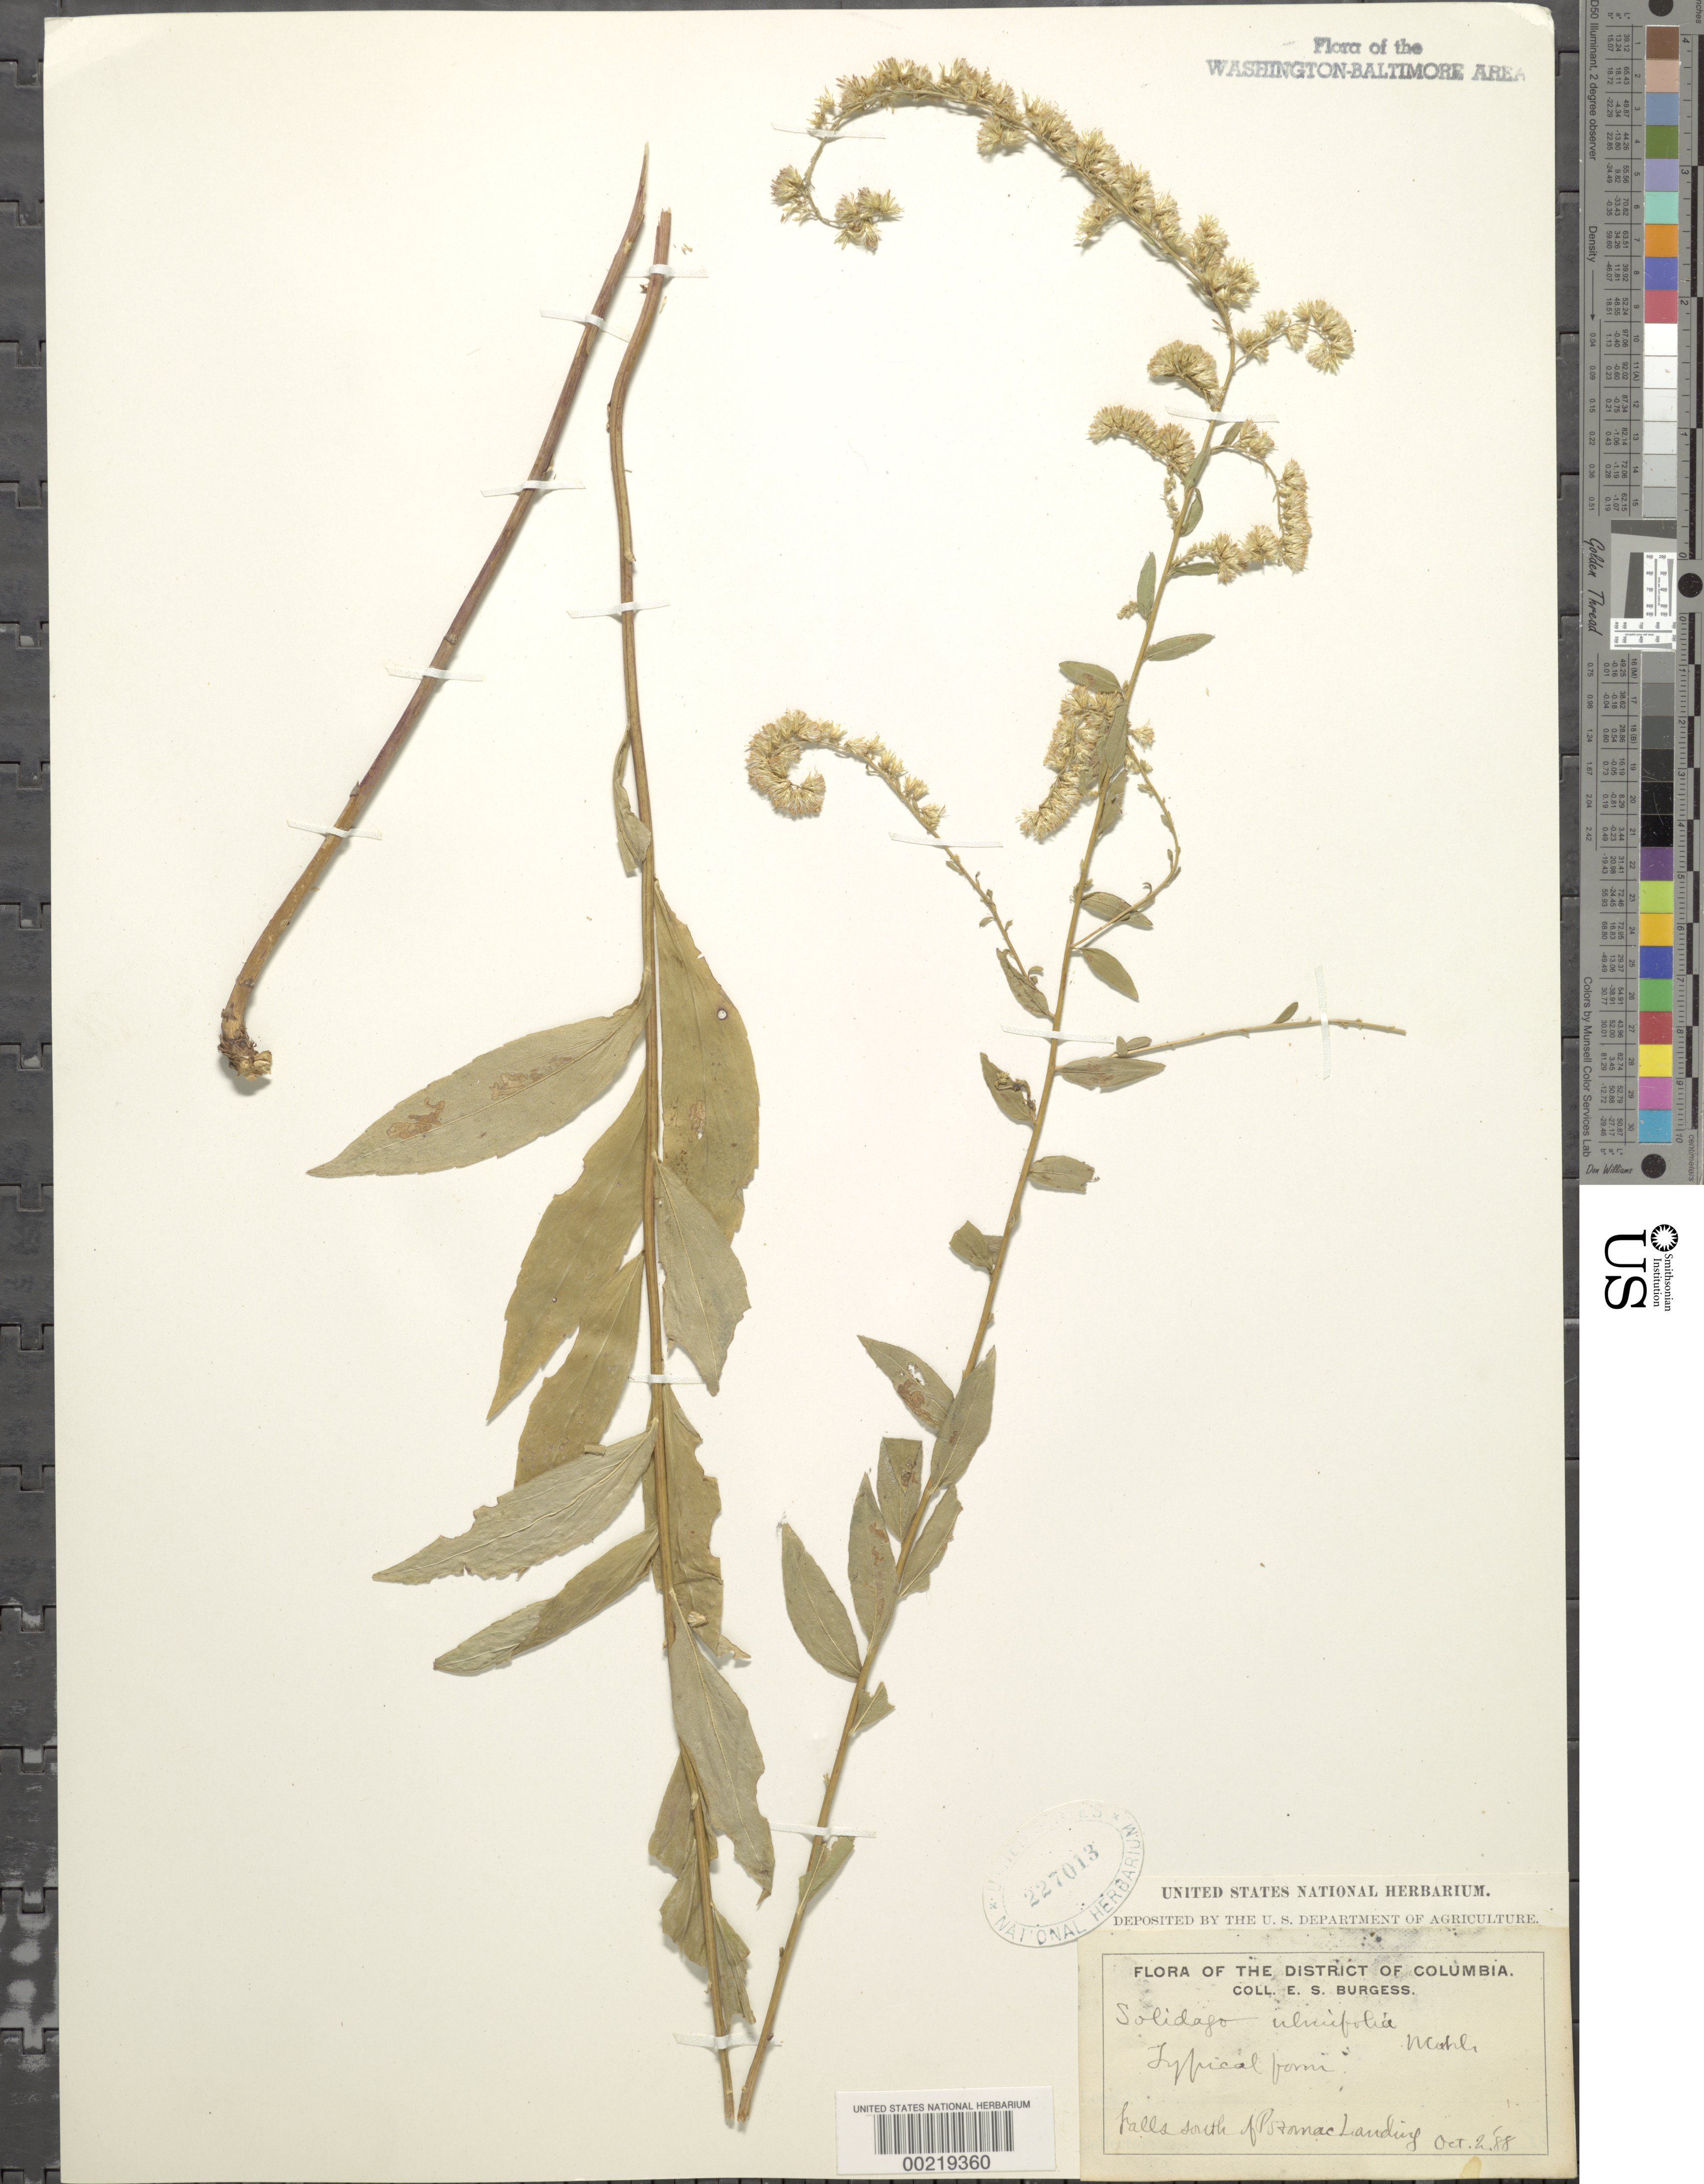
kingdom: Plantae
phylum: Tracheophyta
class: Magnoliopsida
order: Asterales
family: Asteraceae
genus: Solidago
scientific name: Solidago ulmifolia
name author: Muhl. ex Willd.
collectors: E. Burgess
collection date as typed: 02 Oct 1888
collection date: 1888-10-02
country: United States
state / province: District of Columbia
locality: South of Potomac Landing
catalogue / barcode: US 227013